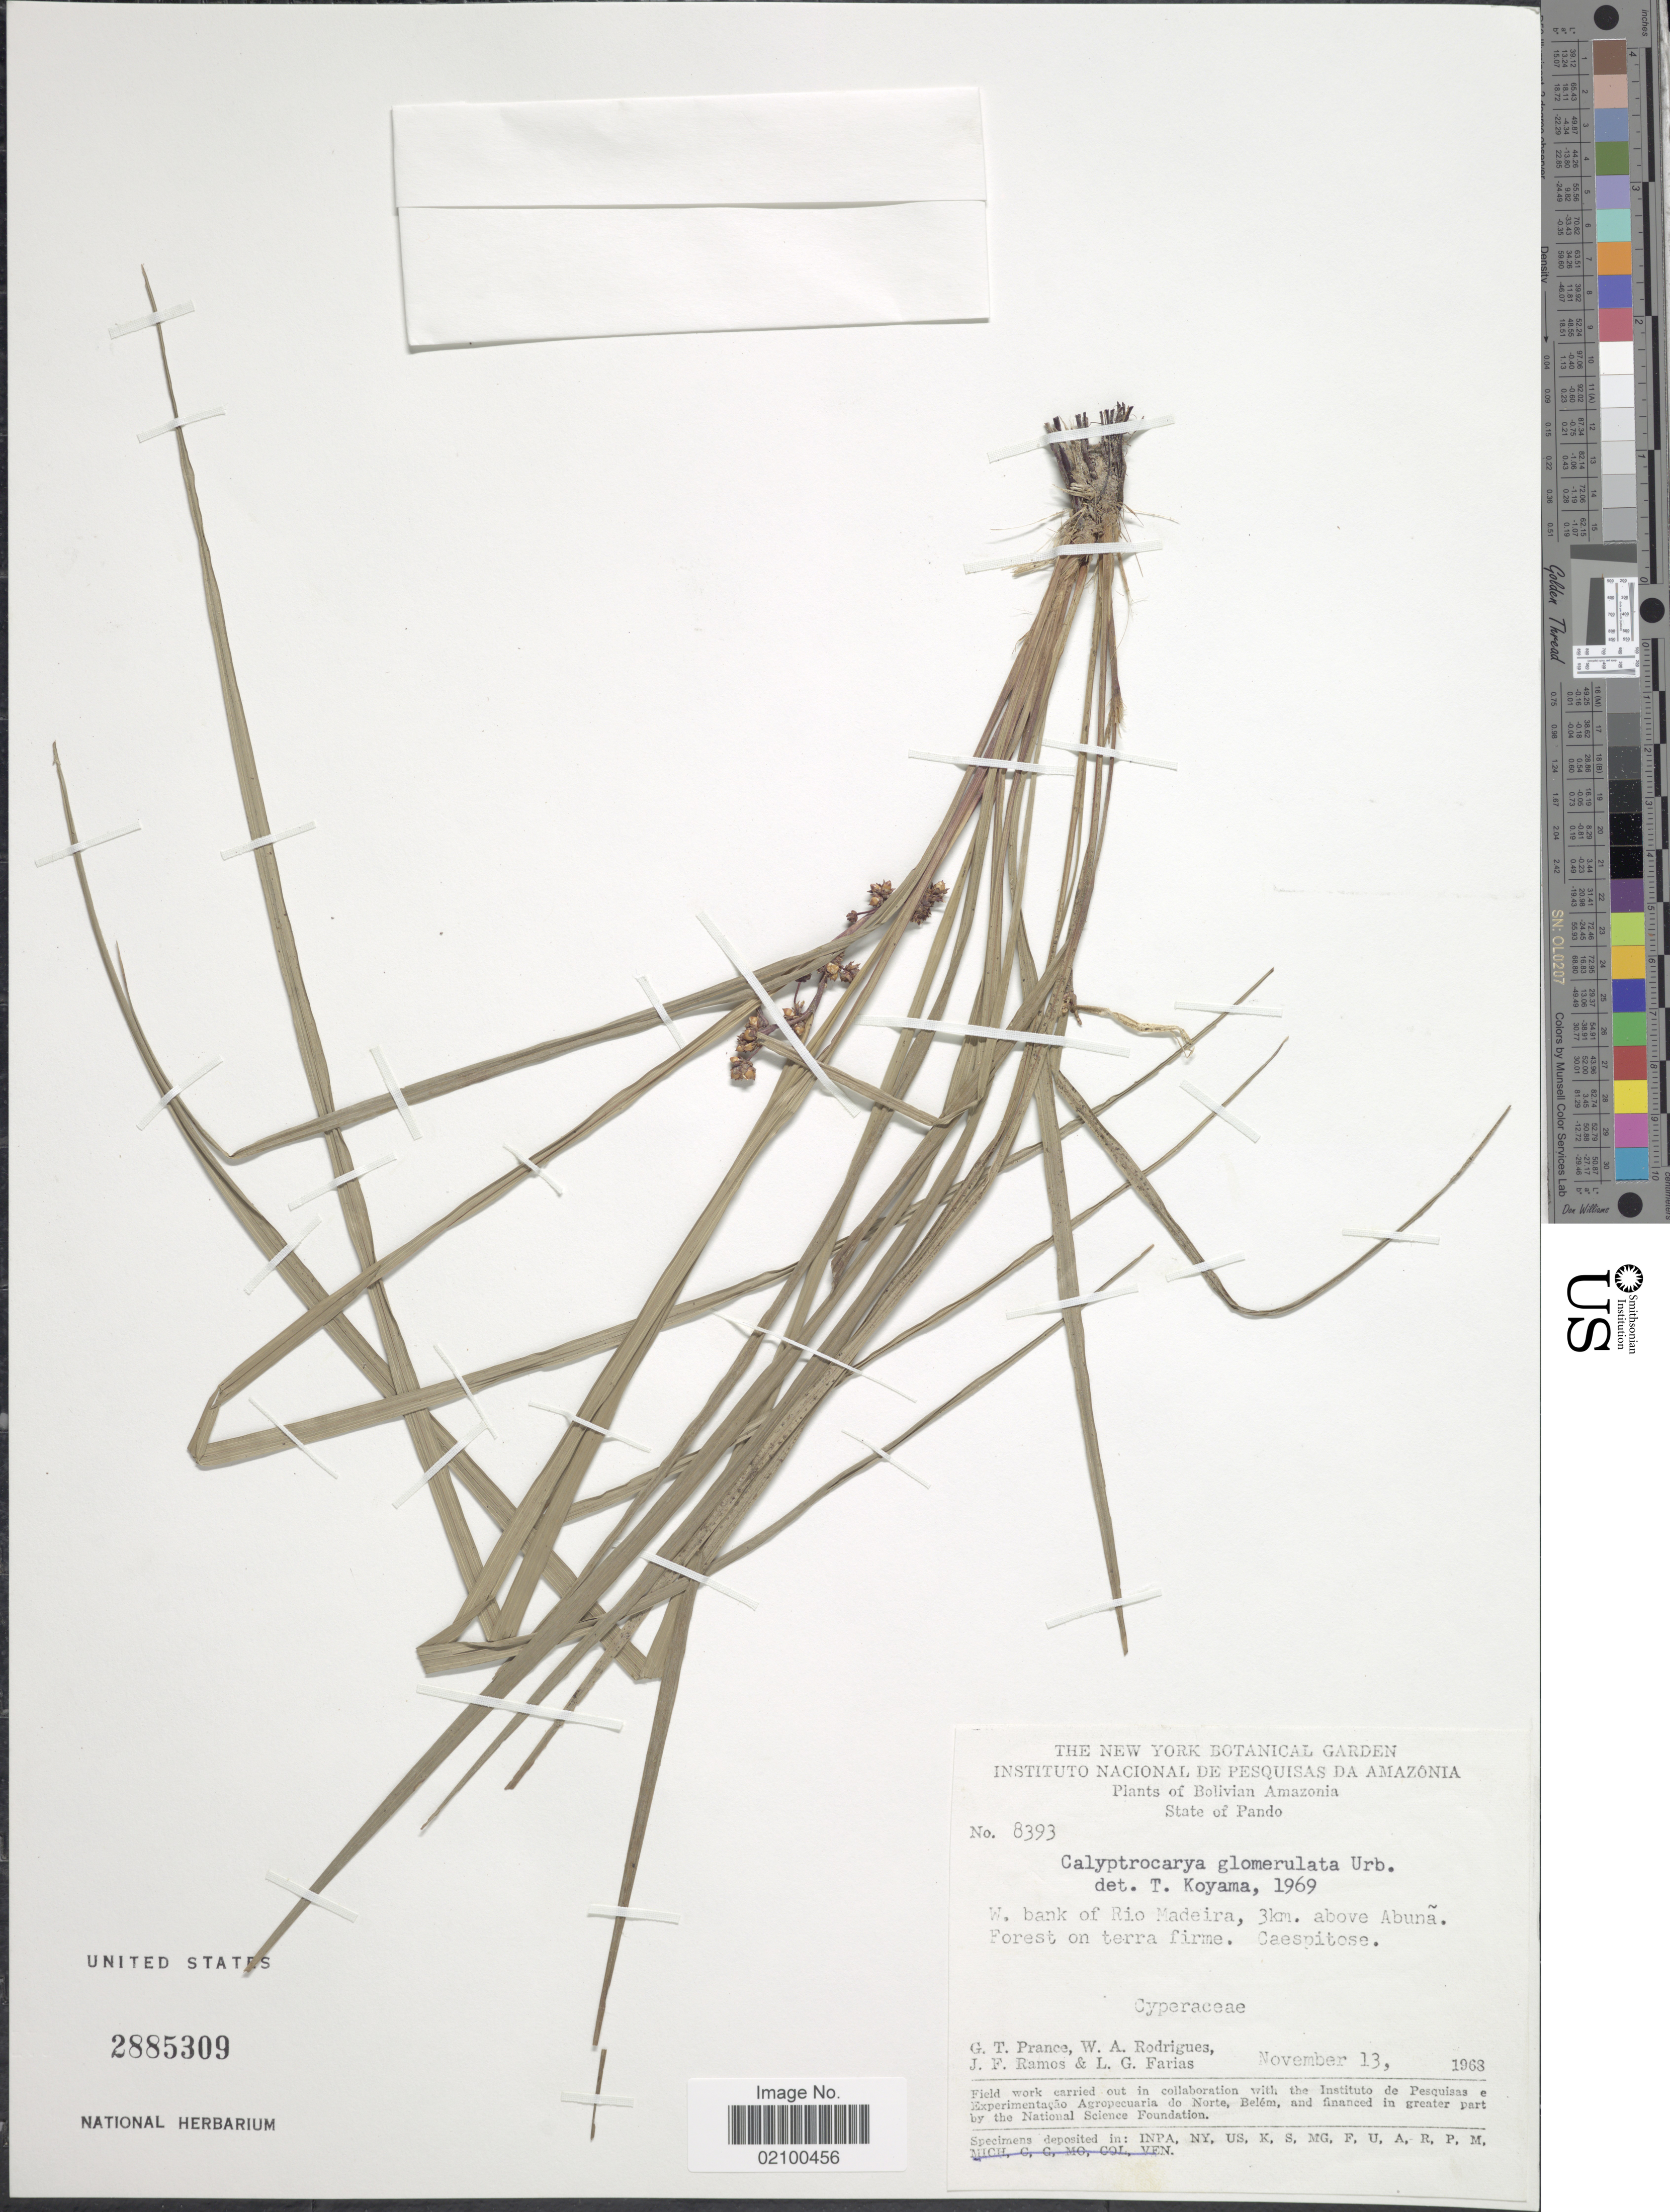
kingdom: Plantae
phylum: Tracheophyta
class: Liliopsida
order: Poales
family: Cyperaceae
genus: Calyptrocarya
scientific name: Calyptrocarya glomerulata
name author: (Brongn.) Urb.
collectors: G. T. Prance, W. A. Rodrigues, J. F. Ramos & L. G. Farias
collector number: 8393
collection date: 1968-11-13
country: Bolivia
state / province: Pando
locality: Bolivian Amazonia. State of Pando. W. bank of Rio Madeira, 3km. above Abuna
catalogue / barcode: US 2885309